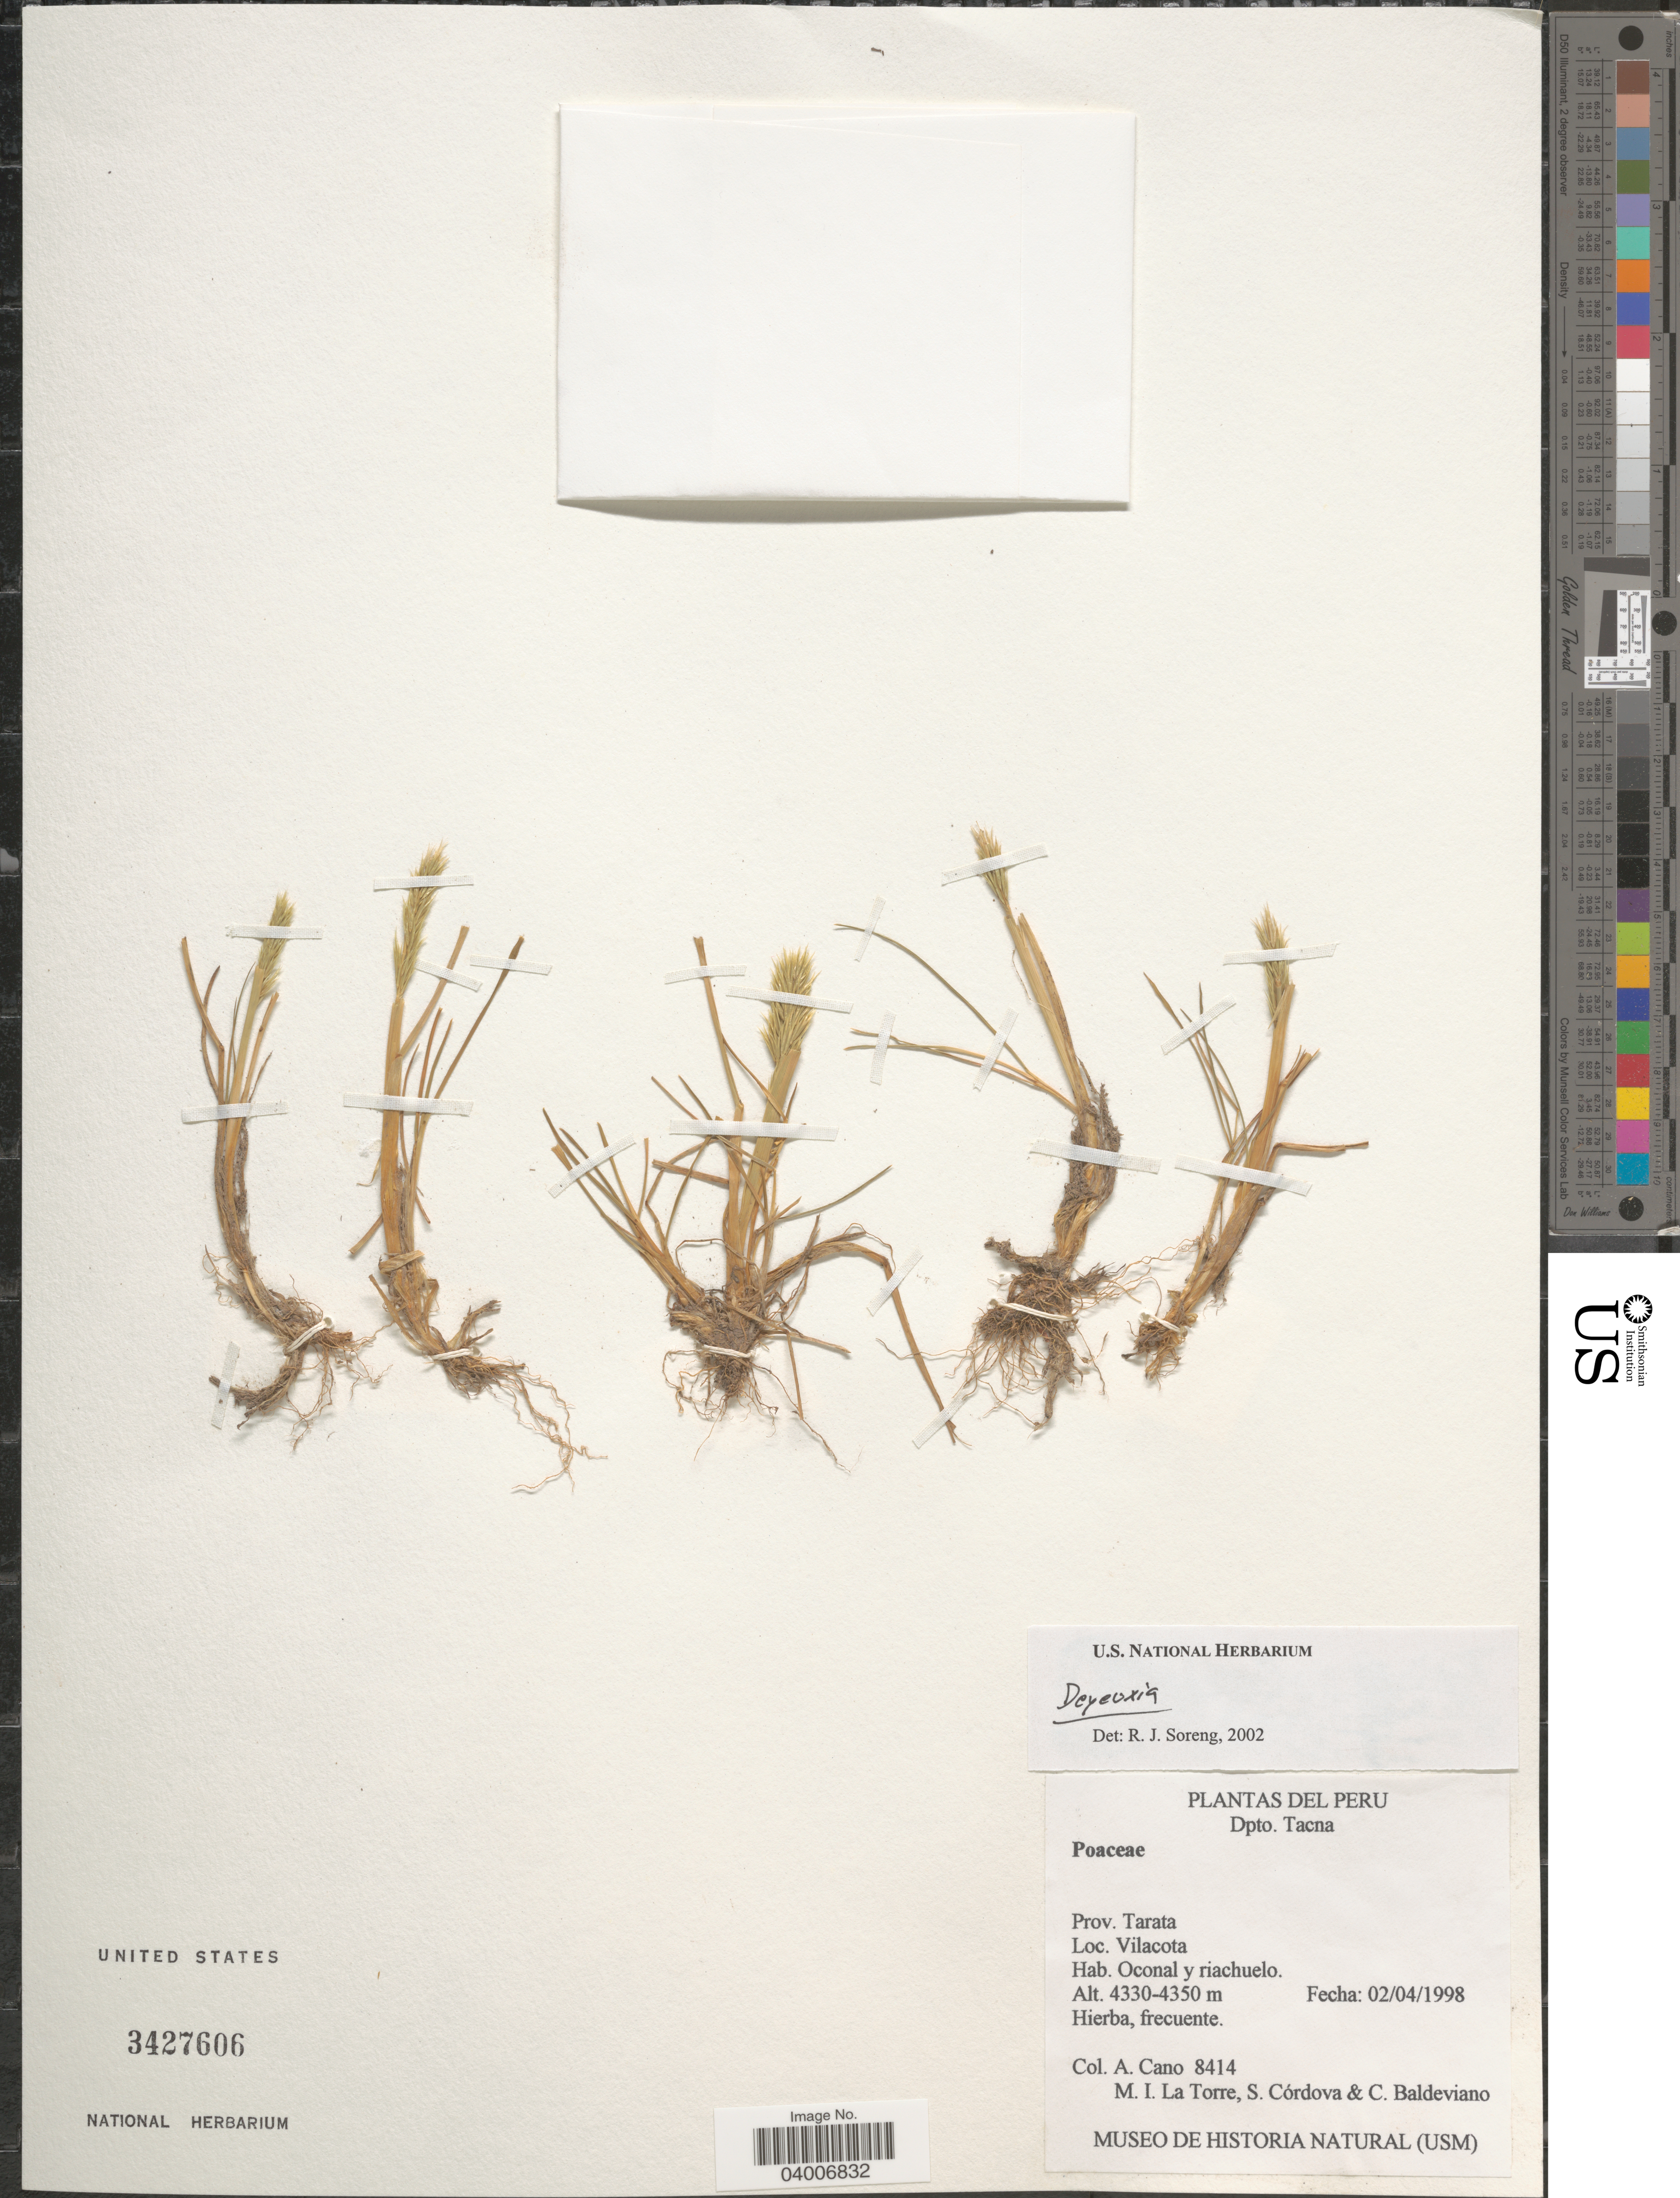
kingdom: Plantae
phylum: Tracheophyta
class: Liliopsida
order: Poales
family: Poaceae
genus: Cinnagrostis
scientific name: Cinnagrostis sp.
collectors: A. Cano, M. La Torre, S. Cordova & C. Baldeviano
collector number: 8414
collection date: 1998-04-02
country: Peru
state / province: Tacna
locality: Dpto. Tacna. Prov. Tarata. Vilacota.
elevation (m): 4330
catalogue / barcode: US 3427606